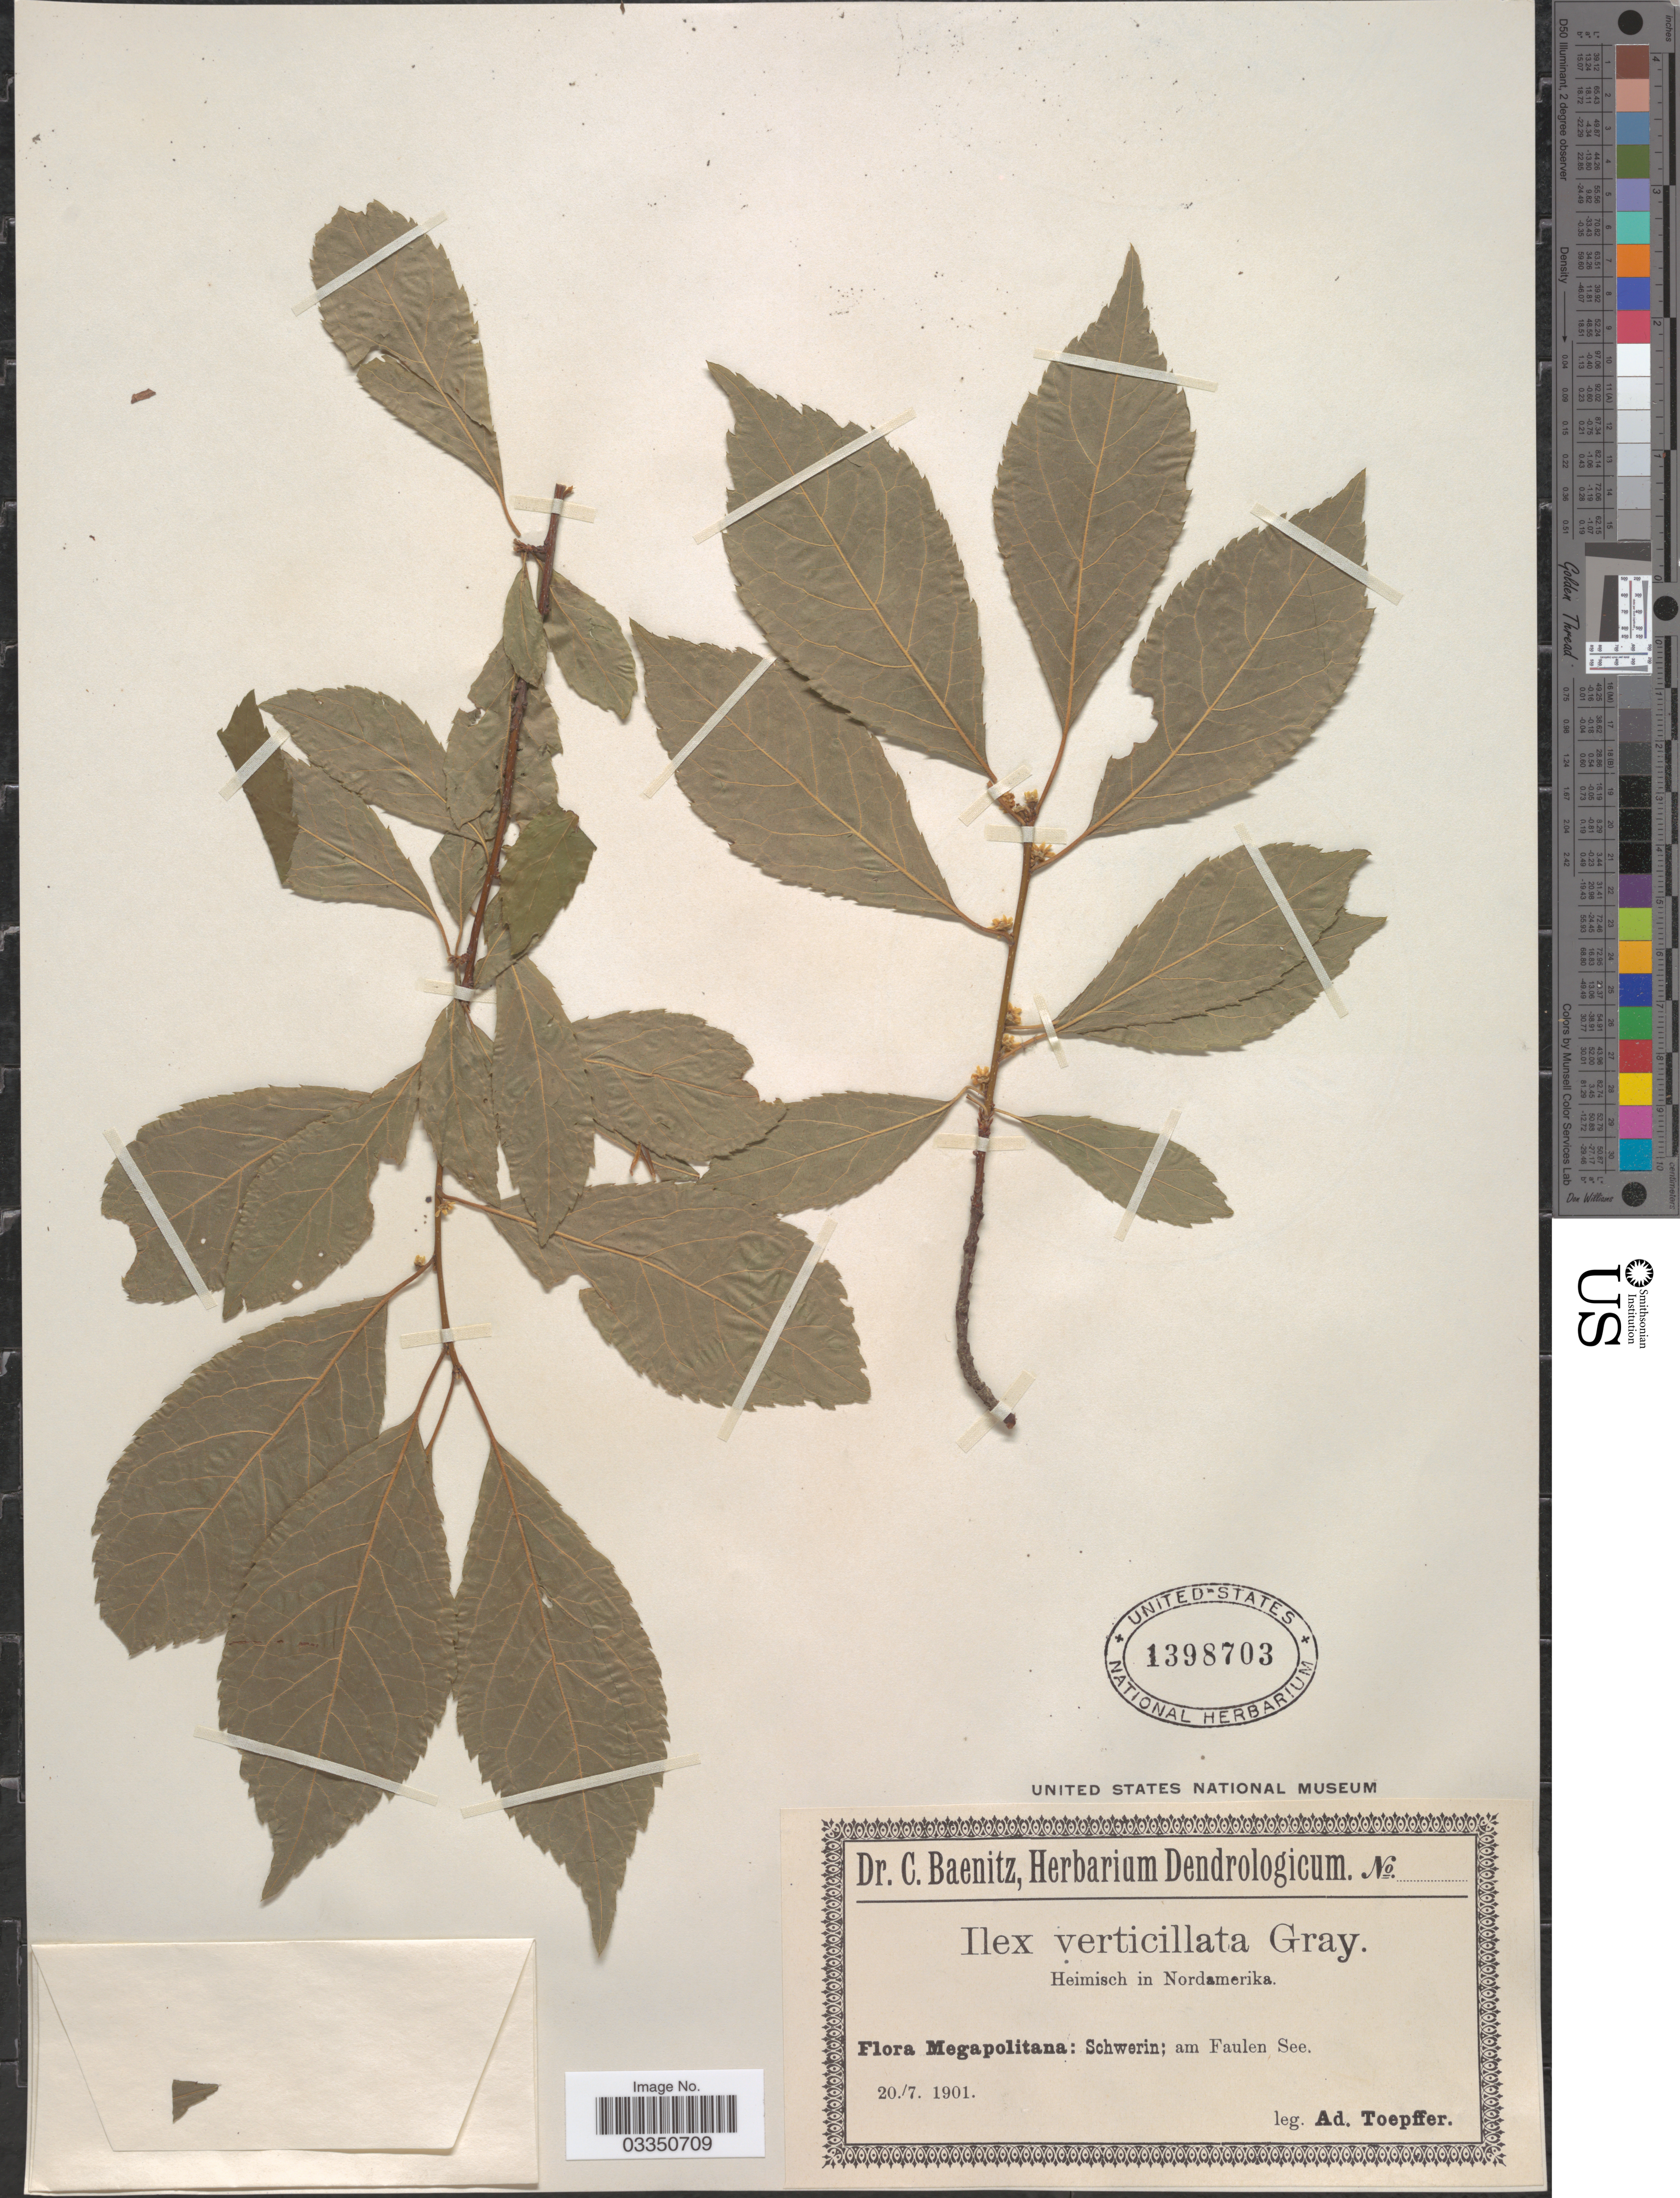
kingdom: Plantae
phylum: Tracheophyta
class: Magnoliopsida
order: Aquifoliales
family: Aquifoliaceae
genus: Ilex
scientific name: Ilex verticillata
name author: (L.) A. Gray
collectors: A. Toepffer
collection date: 1901-07-20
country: Germany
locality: Megapolitana: Schwerin; am Faulen See.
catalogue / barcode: US 1398703